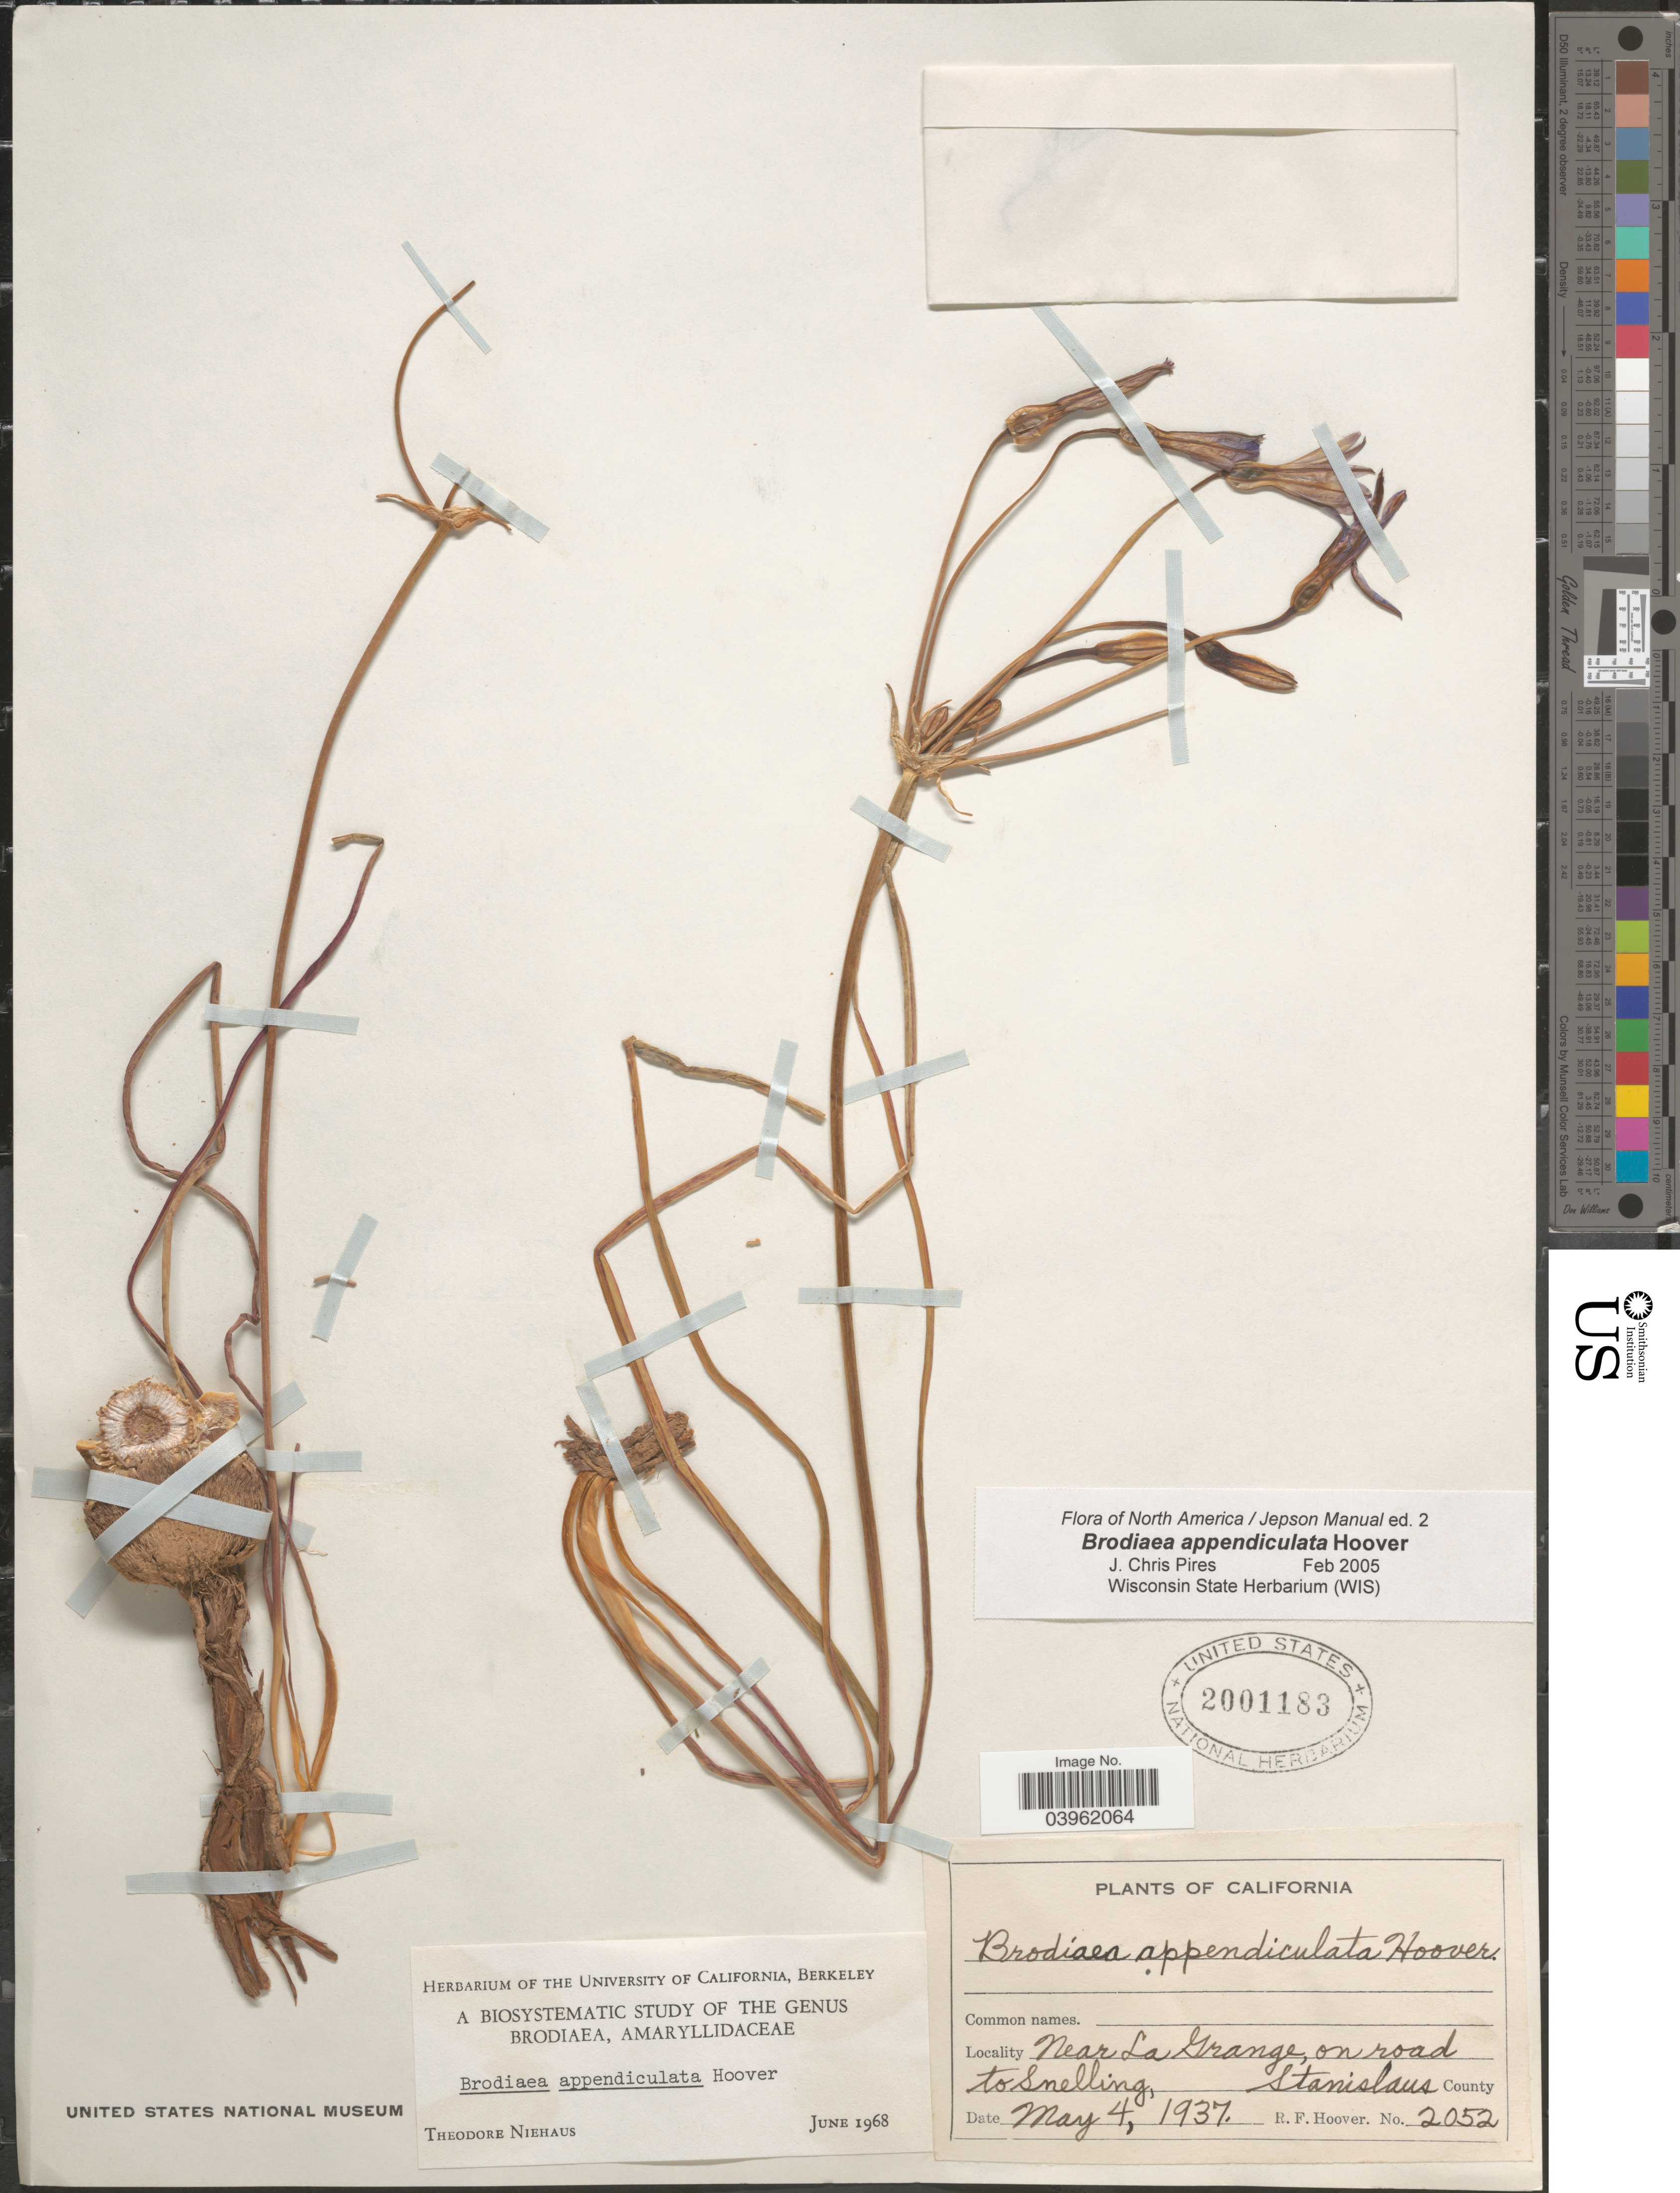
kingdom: Plantae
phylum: Tracheophyta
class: Liliopsida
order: Asparagales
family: Asparagaceae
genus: Brodiaea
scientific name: Brodiaea appendiculata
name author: Hoover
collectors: R. F. Hoover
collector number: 2052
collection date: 1937-05-04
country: United States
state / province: California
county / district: Stanislaus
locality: Near La Grange, on road to Snelling, Stanislaus County.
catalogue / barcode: US 2001183